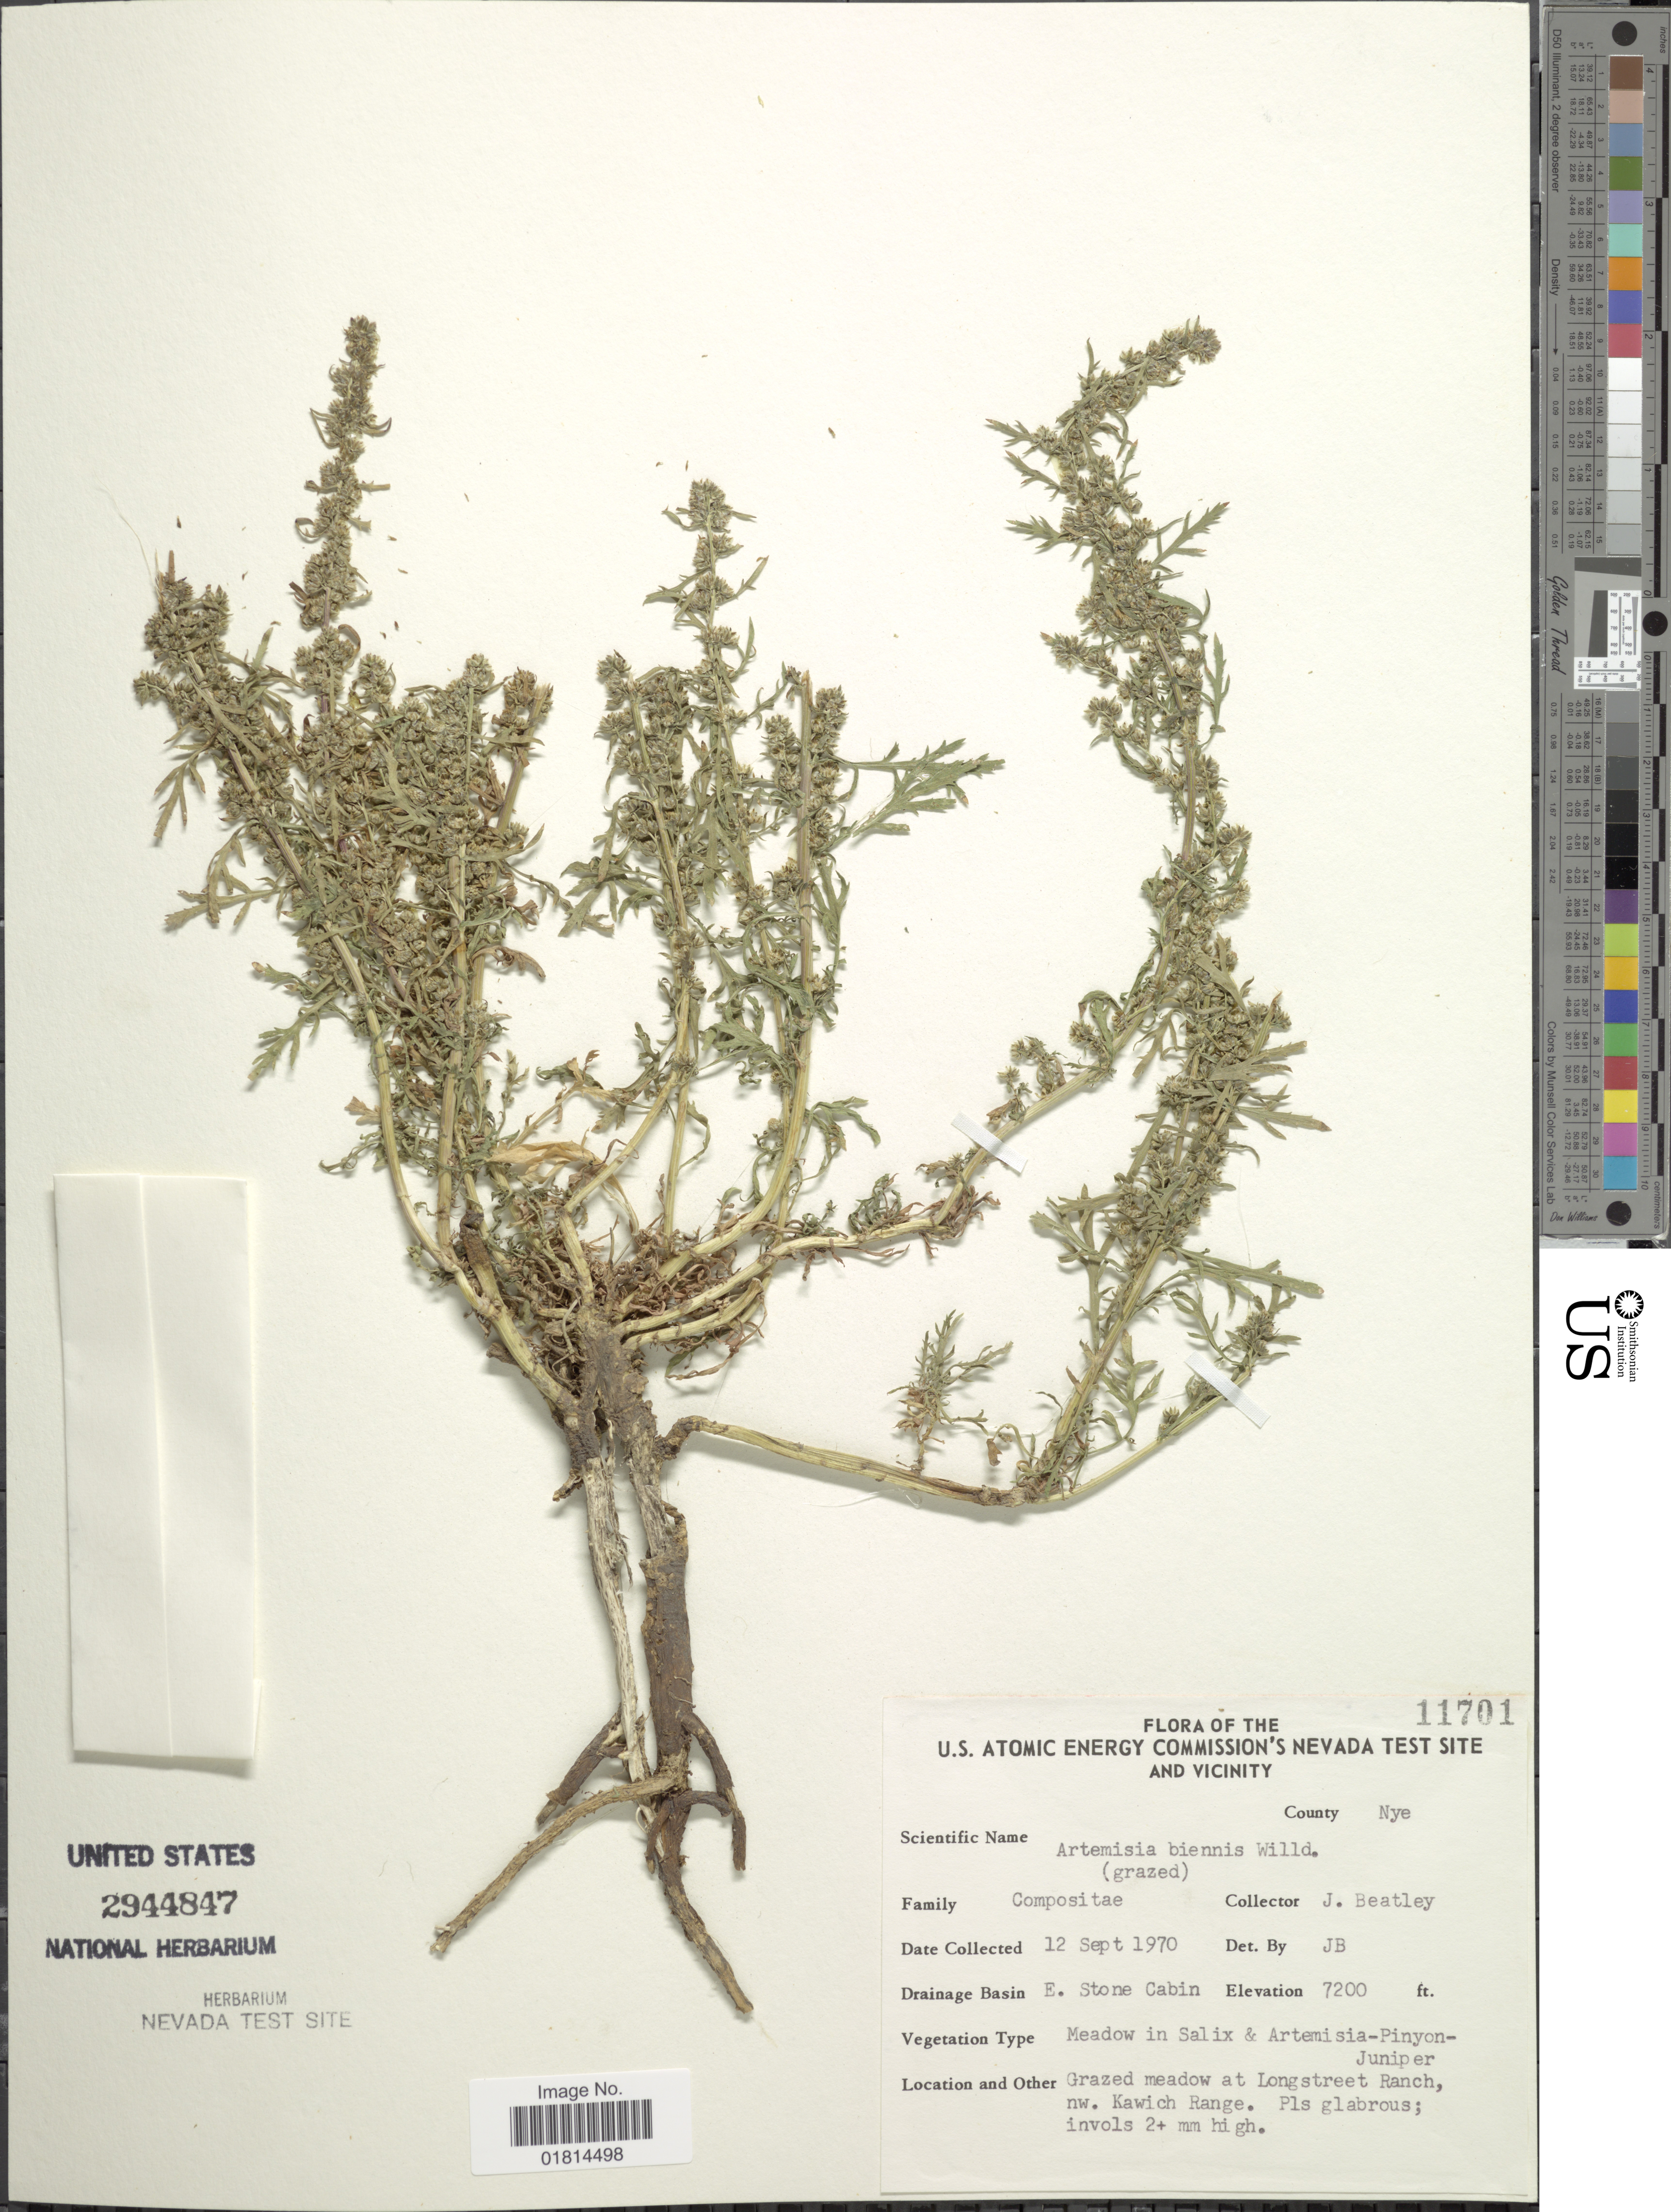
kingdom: Plantae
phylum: Tracheophyta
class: Magnoliopsida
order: Asterales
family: Asteraceae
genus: Artemisia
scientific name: Artemisia biennis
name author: Willd.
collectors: J. C. Beatley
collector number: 11701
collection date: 1970-09-12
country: United States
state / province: Nevada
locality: U.S. Atomic Energy Commission's Nevada Test Site and Vicinity. County Nye. E. Stone Cabin. Grazed meadow at Longstreet Ranch, nw. Kawich Range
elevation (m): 2195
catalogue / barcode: US 2944847